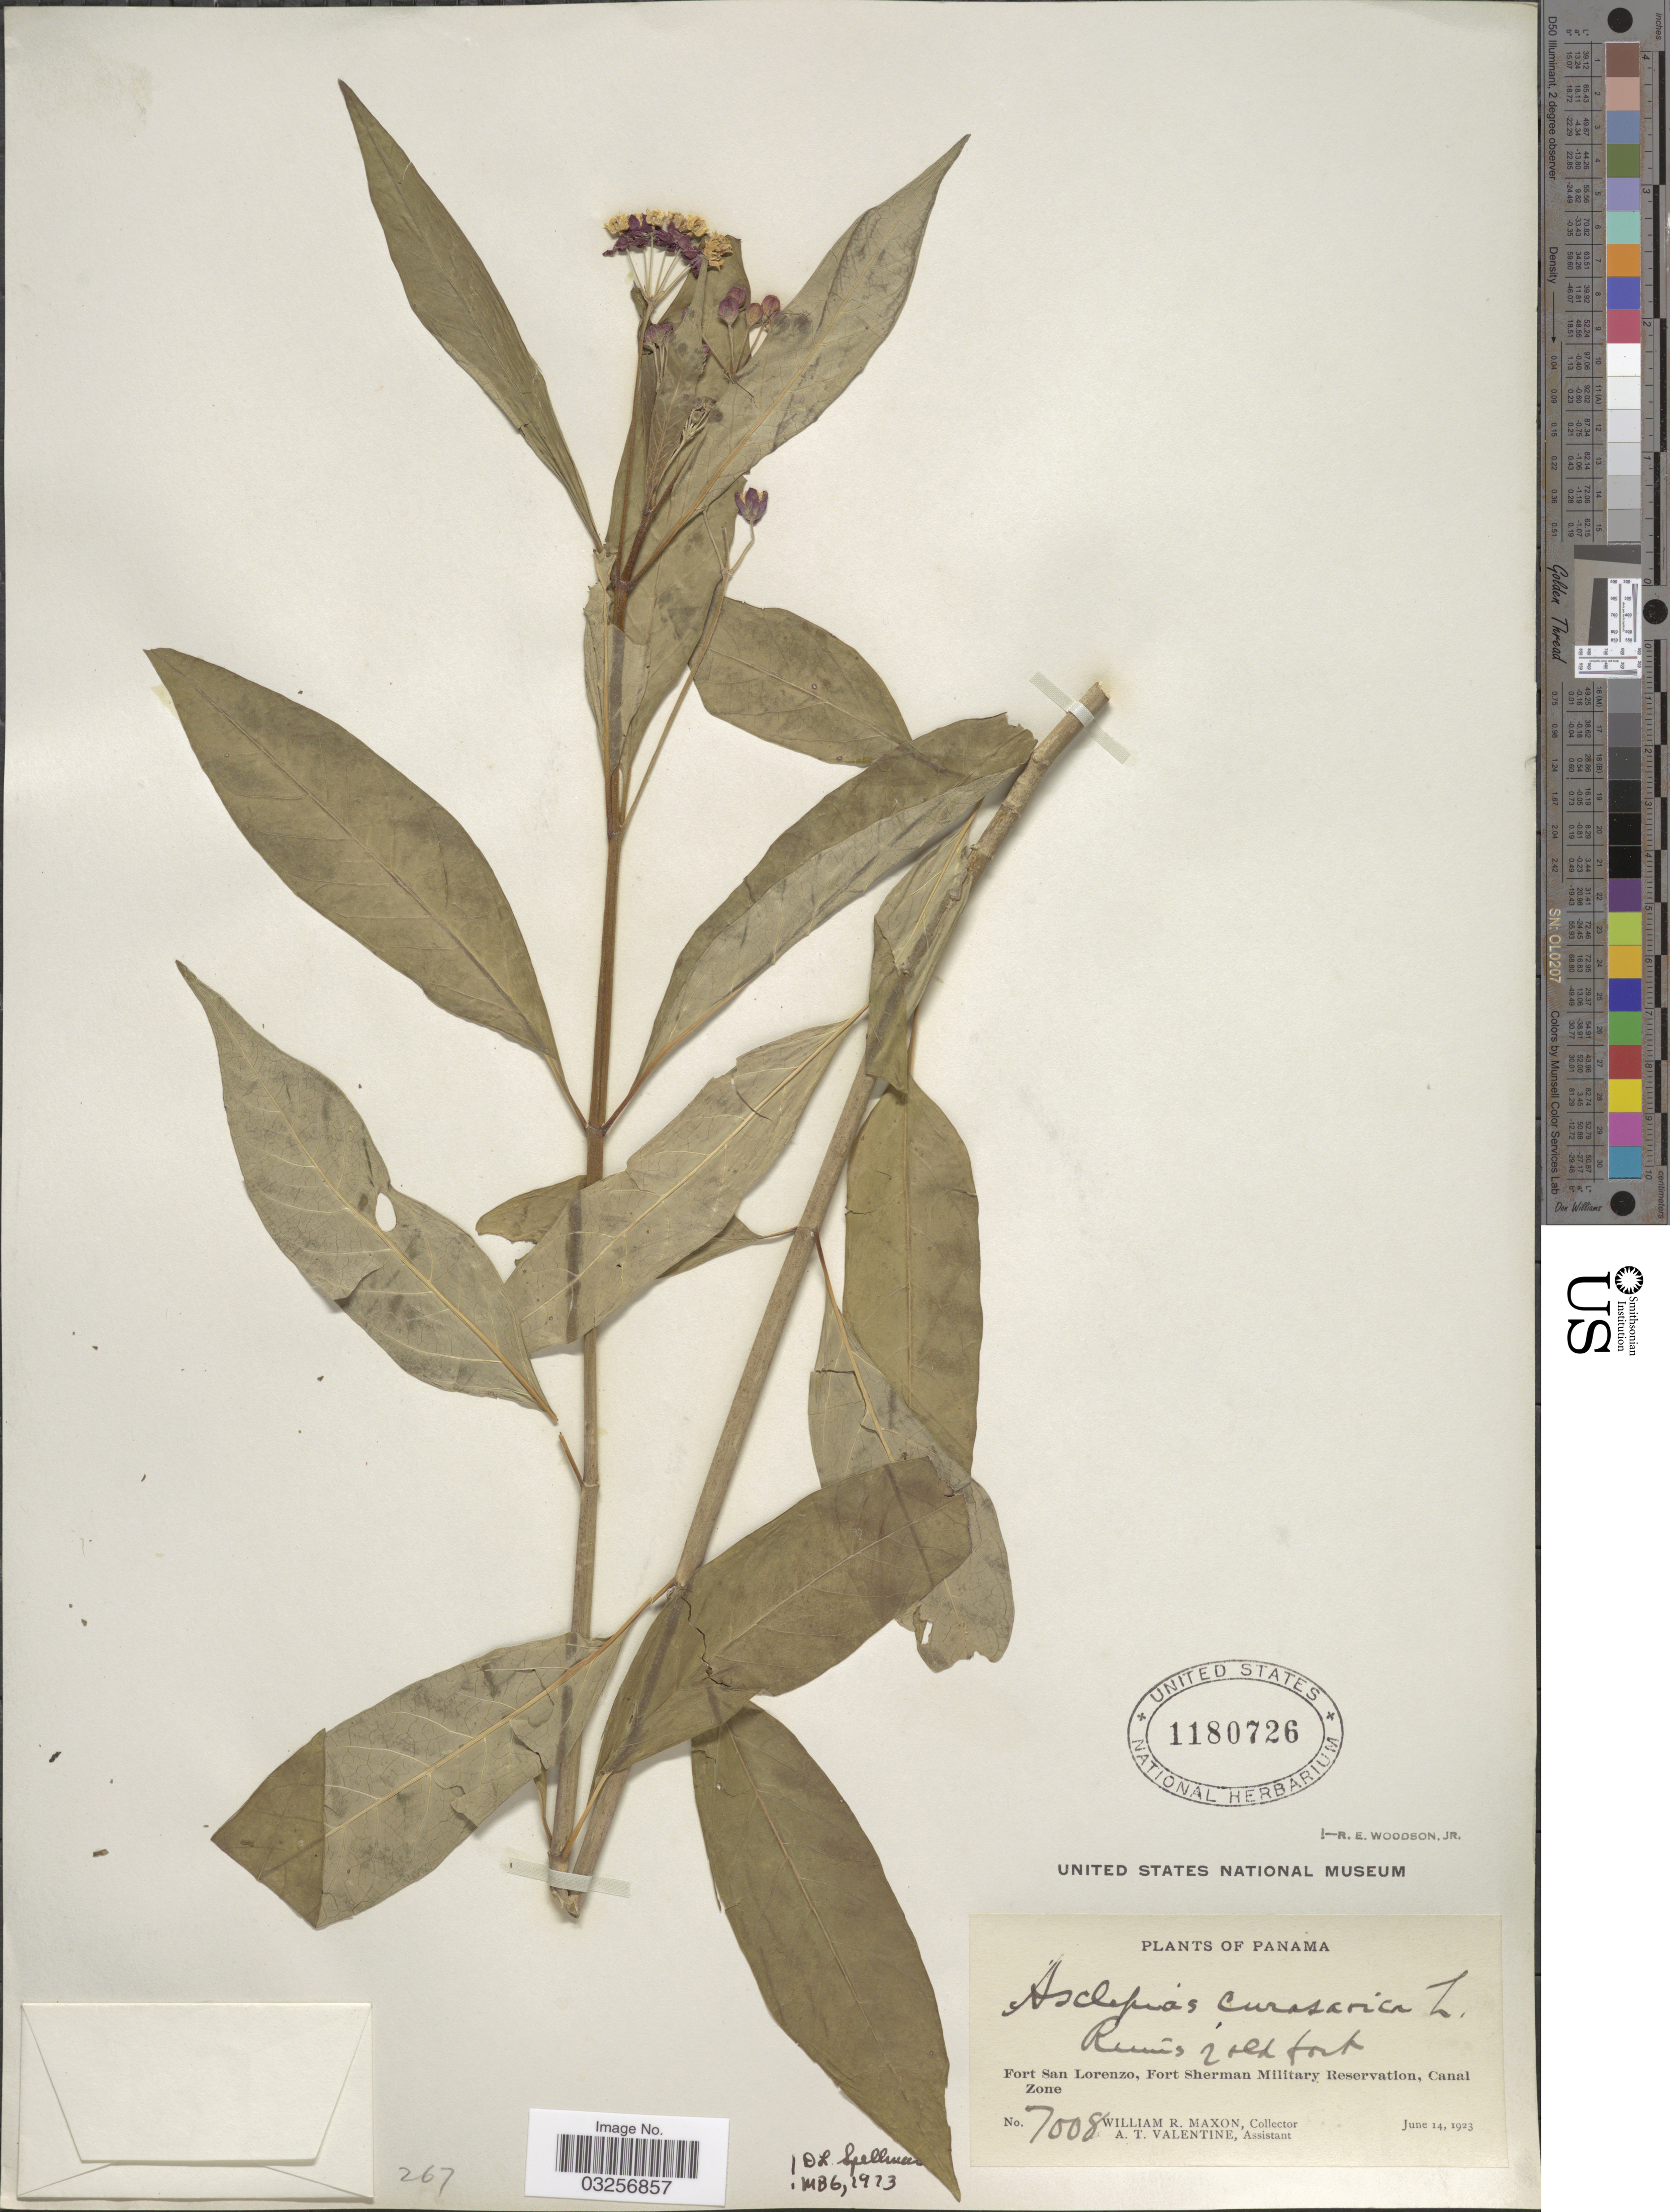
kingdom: Plantae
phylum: Tracheophyta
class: Magnoliopsida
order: Gentianales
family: Apocynaceae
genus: Asclepias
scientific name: Asclepias curassavica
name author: L.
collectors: W. R. Maxon & A. Valentine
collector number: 7008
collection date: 1923-06-14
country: Panama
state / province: Colón / Panamá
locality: Fort San Lorenzo, Fort Sherman Military Reservation, Canal Zone.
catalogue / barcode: US 1180726